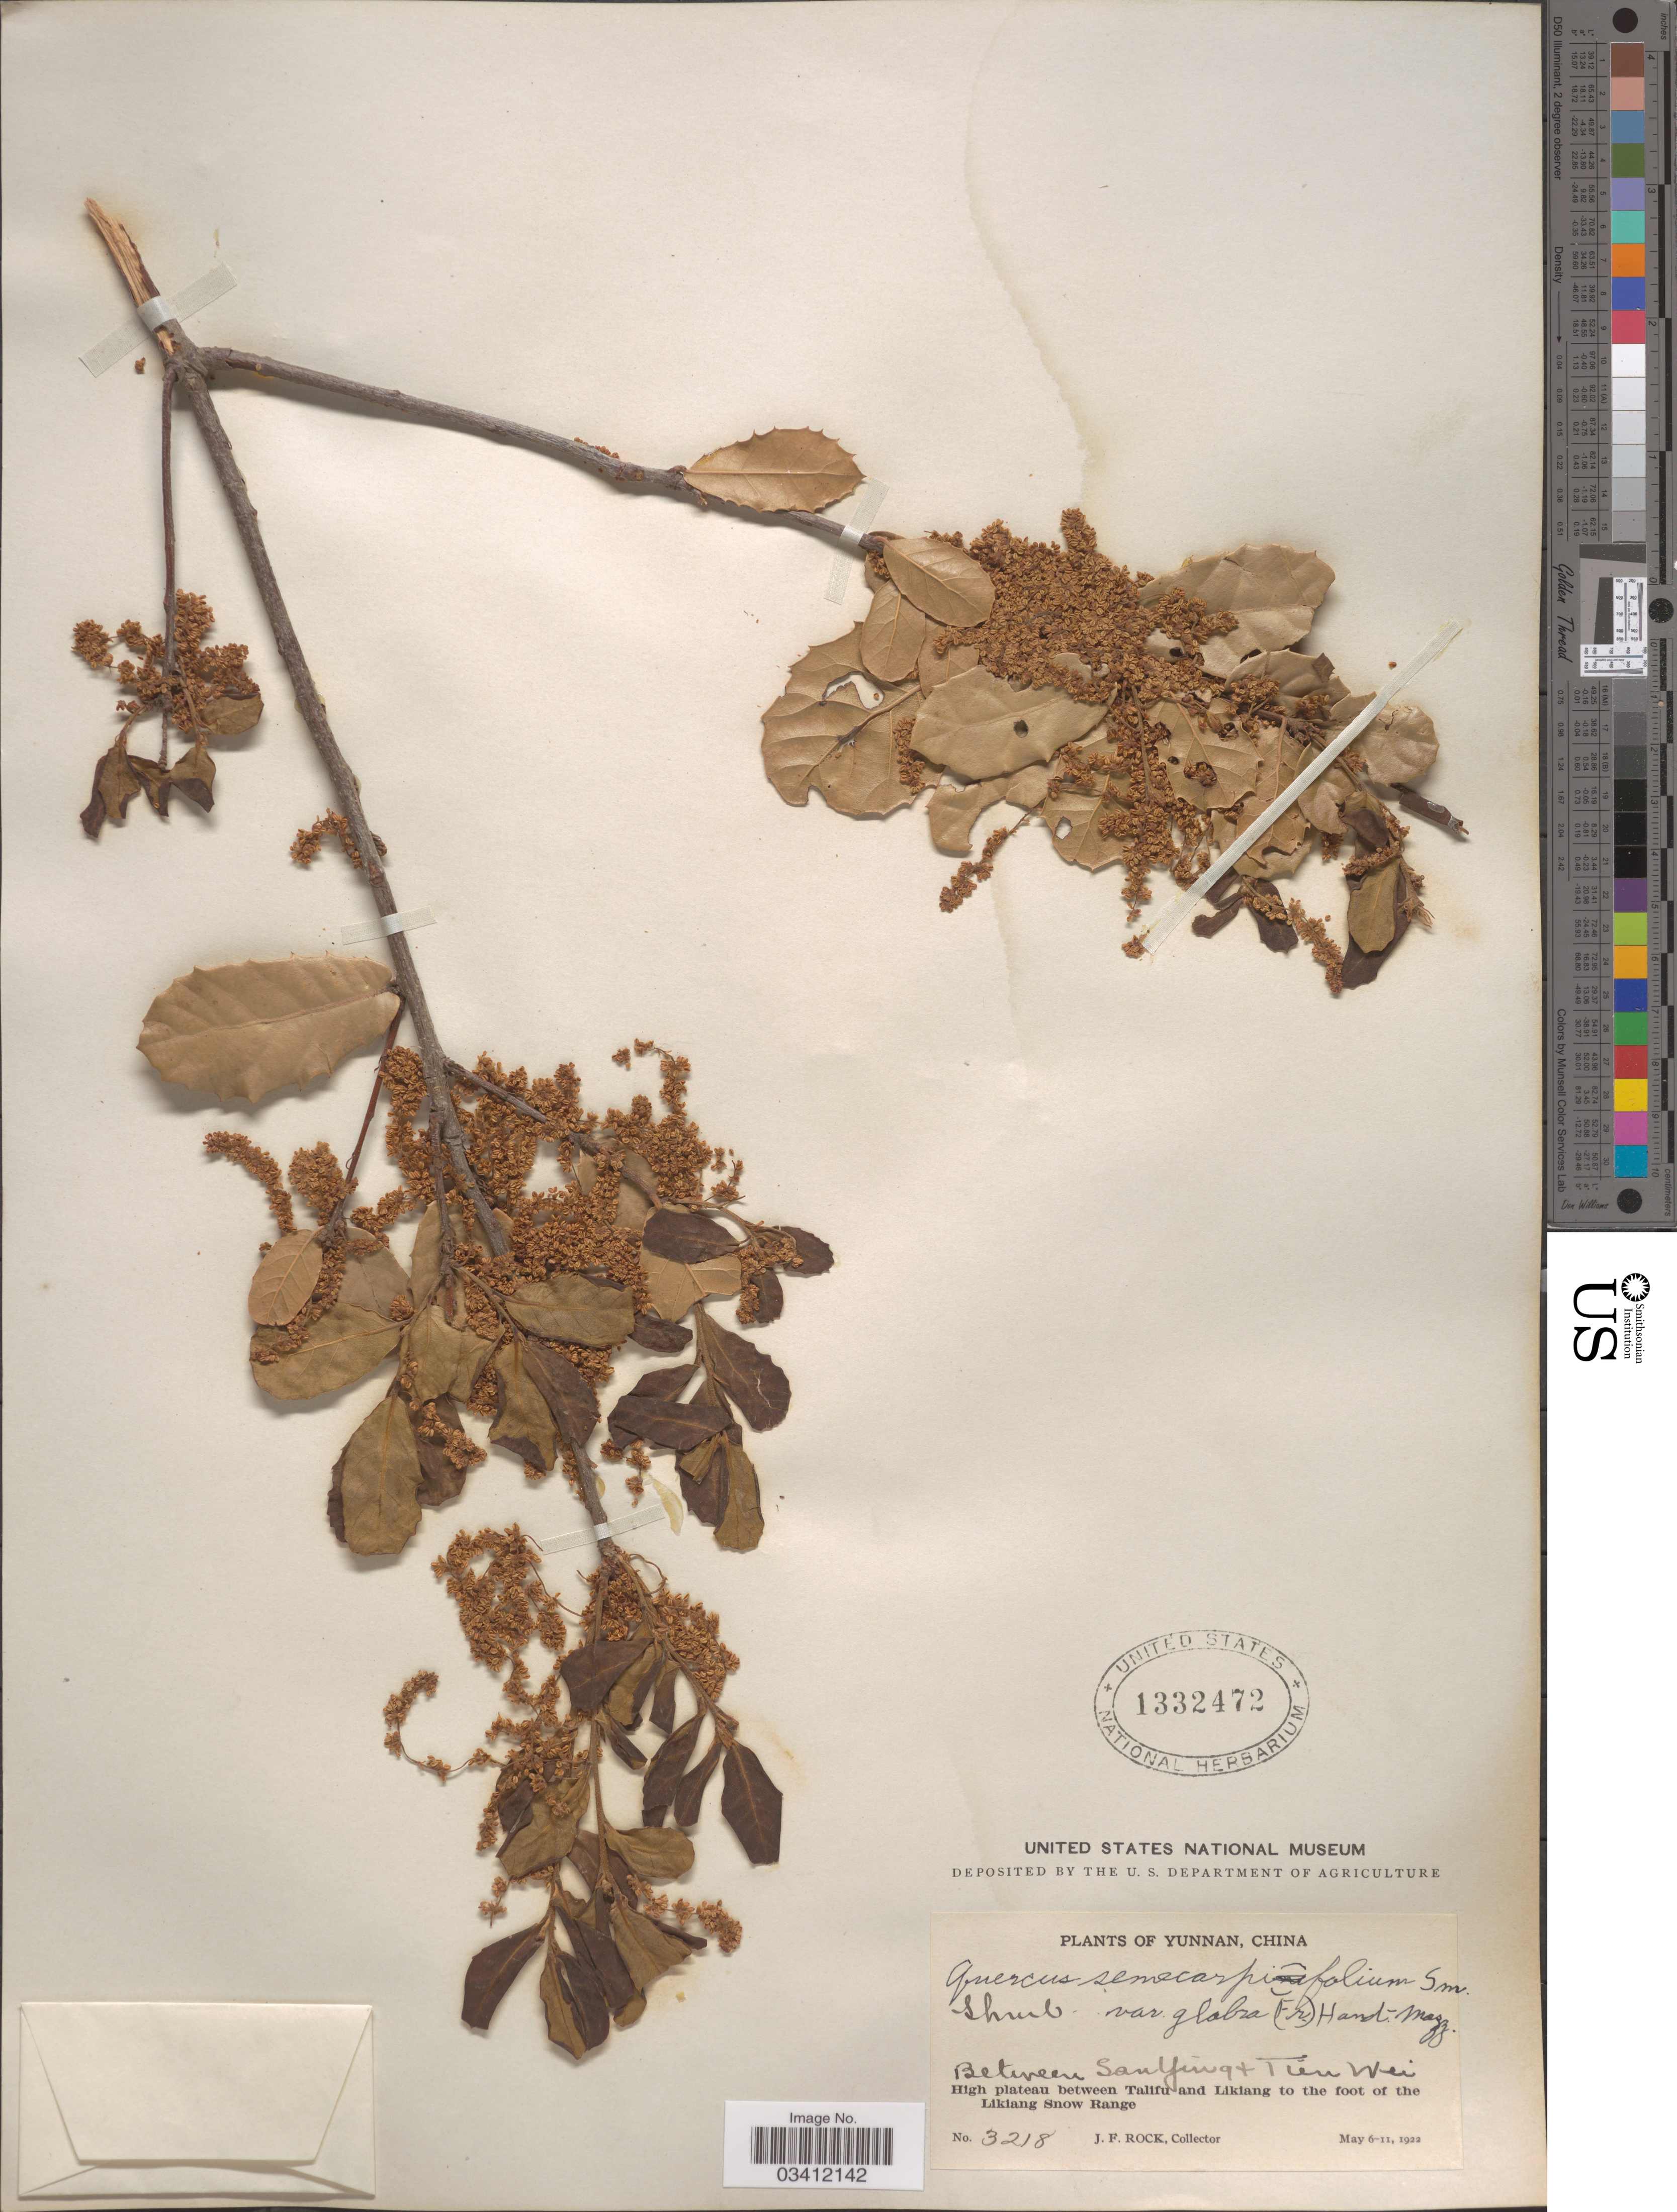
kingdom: Plantae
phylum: Tracheophyta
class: Magnoliopsida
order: Fagales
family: Fagaceae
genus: Quercus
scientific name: Quercus pseudosemecarpifolia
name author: A. Camus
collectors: J. Rock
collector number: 3218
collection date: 1922-05-06/1922-05-11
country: China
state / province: Yunnan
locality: Between San Ying & Tien Wei. High plateau between Talifu and Likiang to the foot of the Likiang Snow Range.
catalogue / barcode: US 1332472